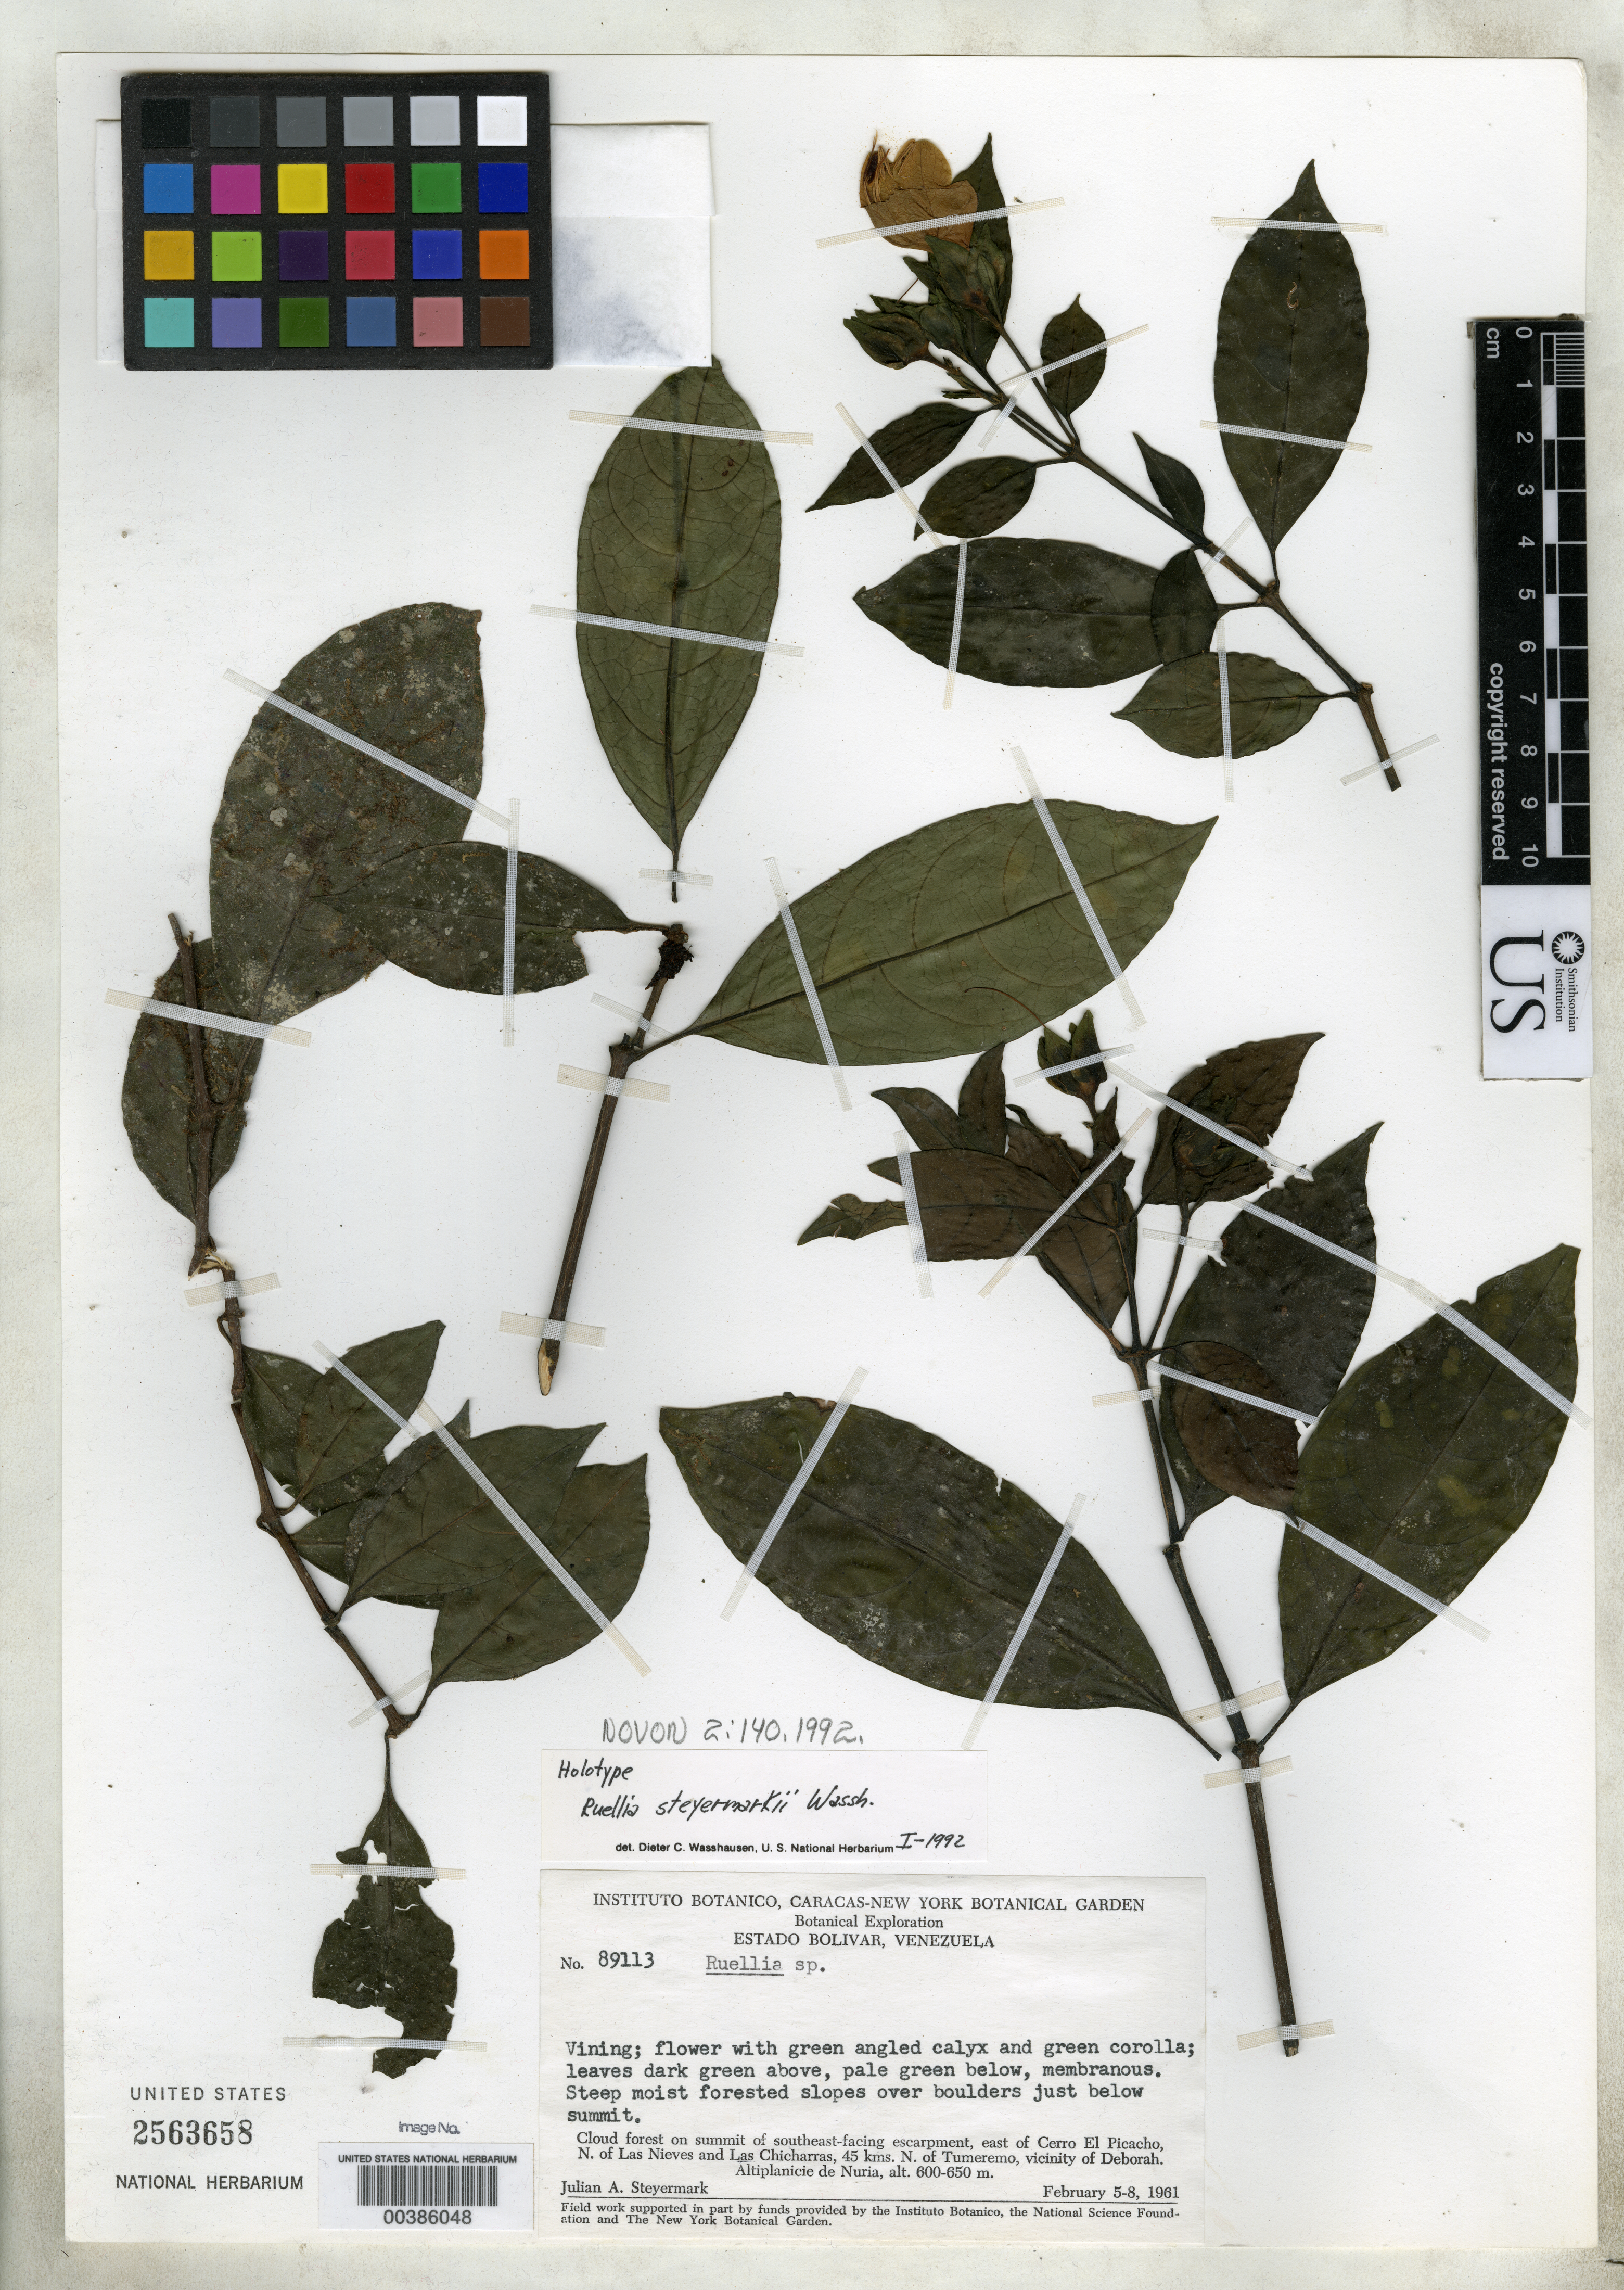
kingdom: Plantae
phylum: Tracheophyta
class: Magnoliopsida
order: Lamiales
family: Acanthaceae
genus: Ruellia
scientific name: Ruellia steyermarkii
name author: Wassh.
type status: Holotype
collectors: J. Steyermark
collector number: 89113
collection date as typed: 05 Feb 1961 to 08 Feb 1961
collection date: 1961-02-05/1961-02-08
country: Venezuela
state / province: Bolivar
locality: Altiplanicie de Nuria, E of Cerro El Picacho, N of las Nieves & las Chicharras, 45 km N of Tumeremo, vicinity of Deborah.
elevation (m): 600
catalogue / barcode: US 2563658